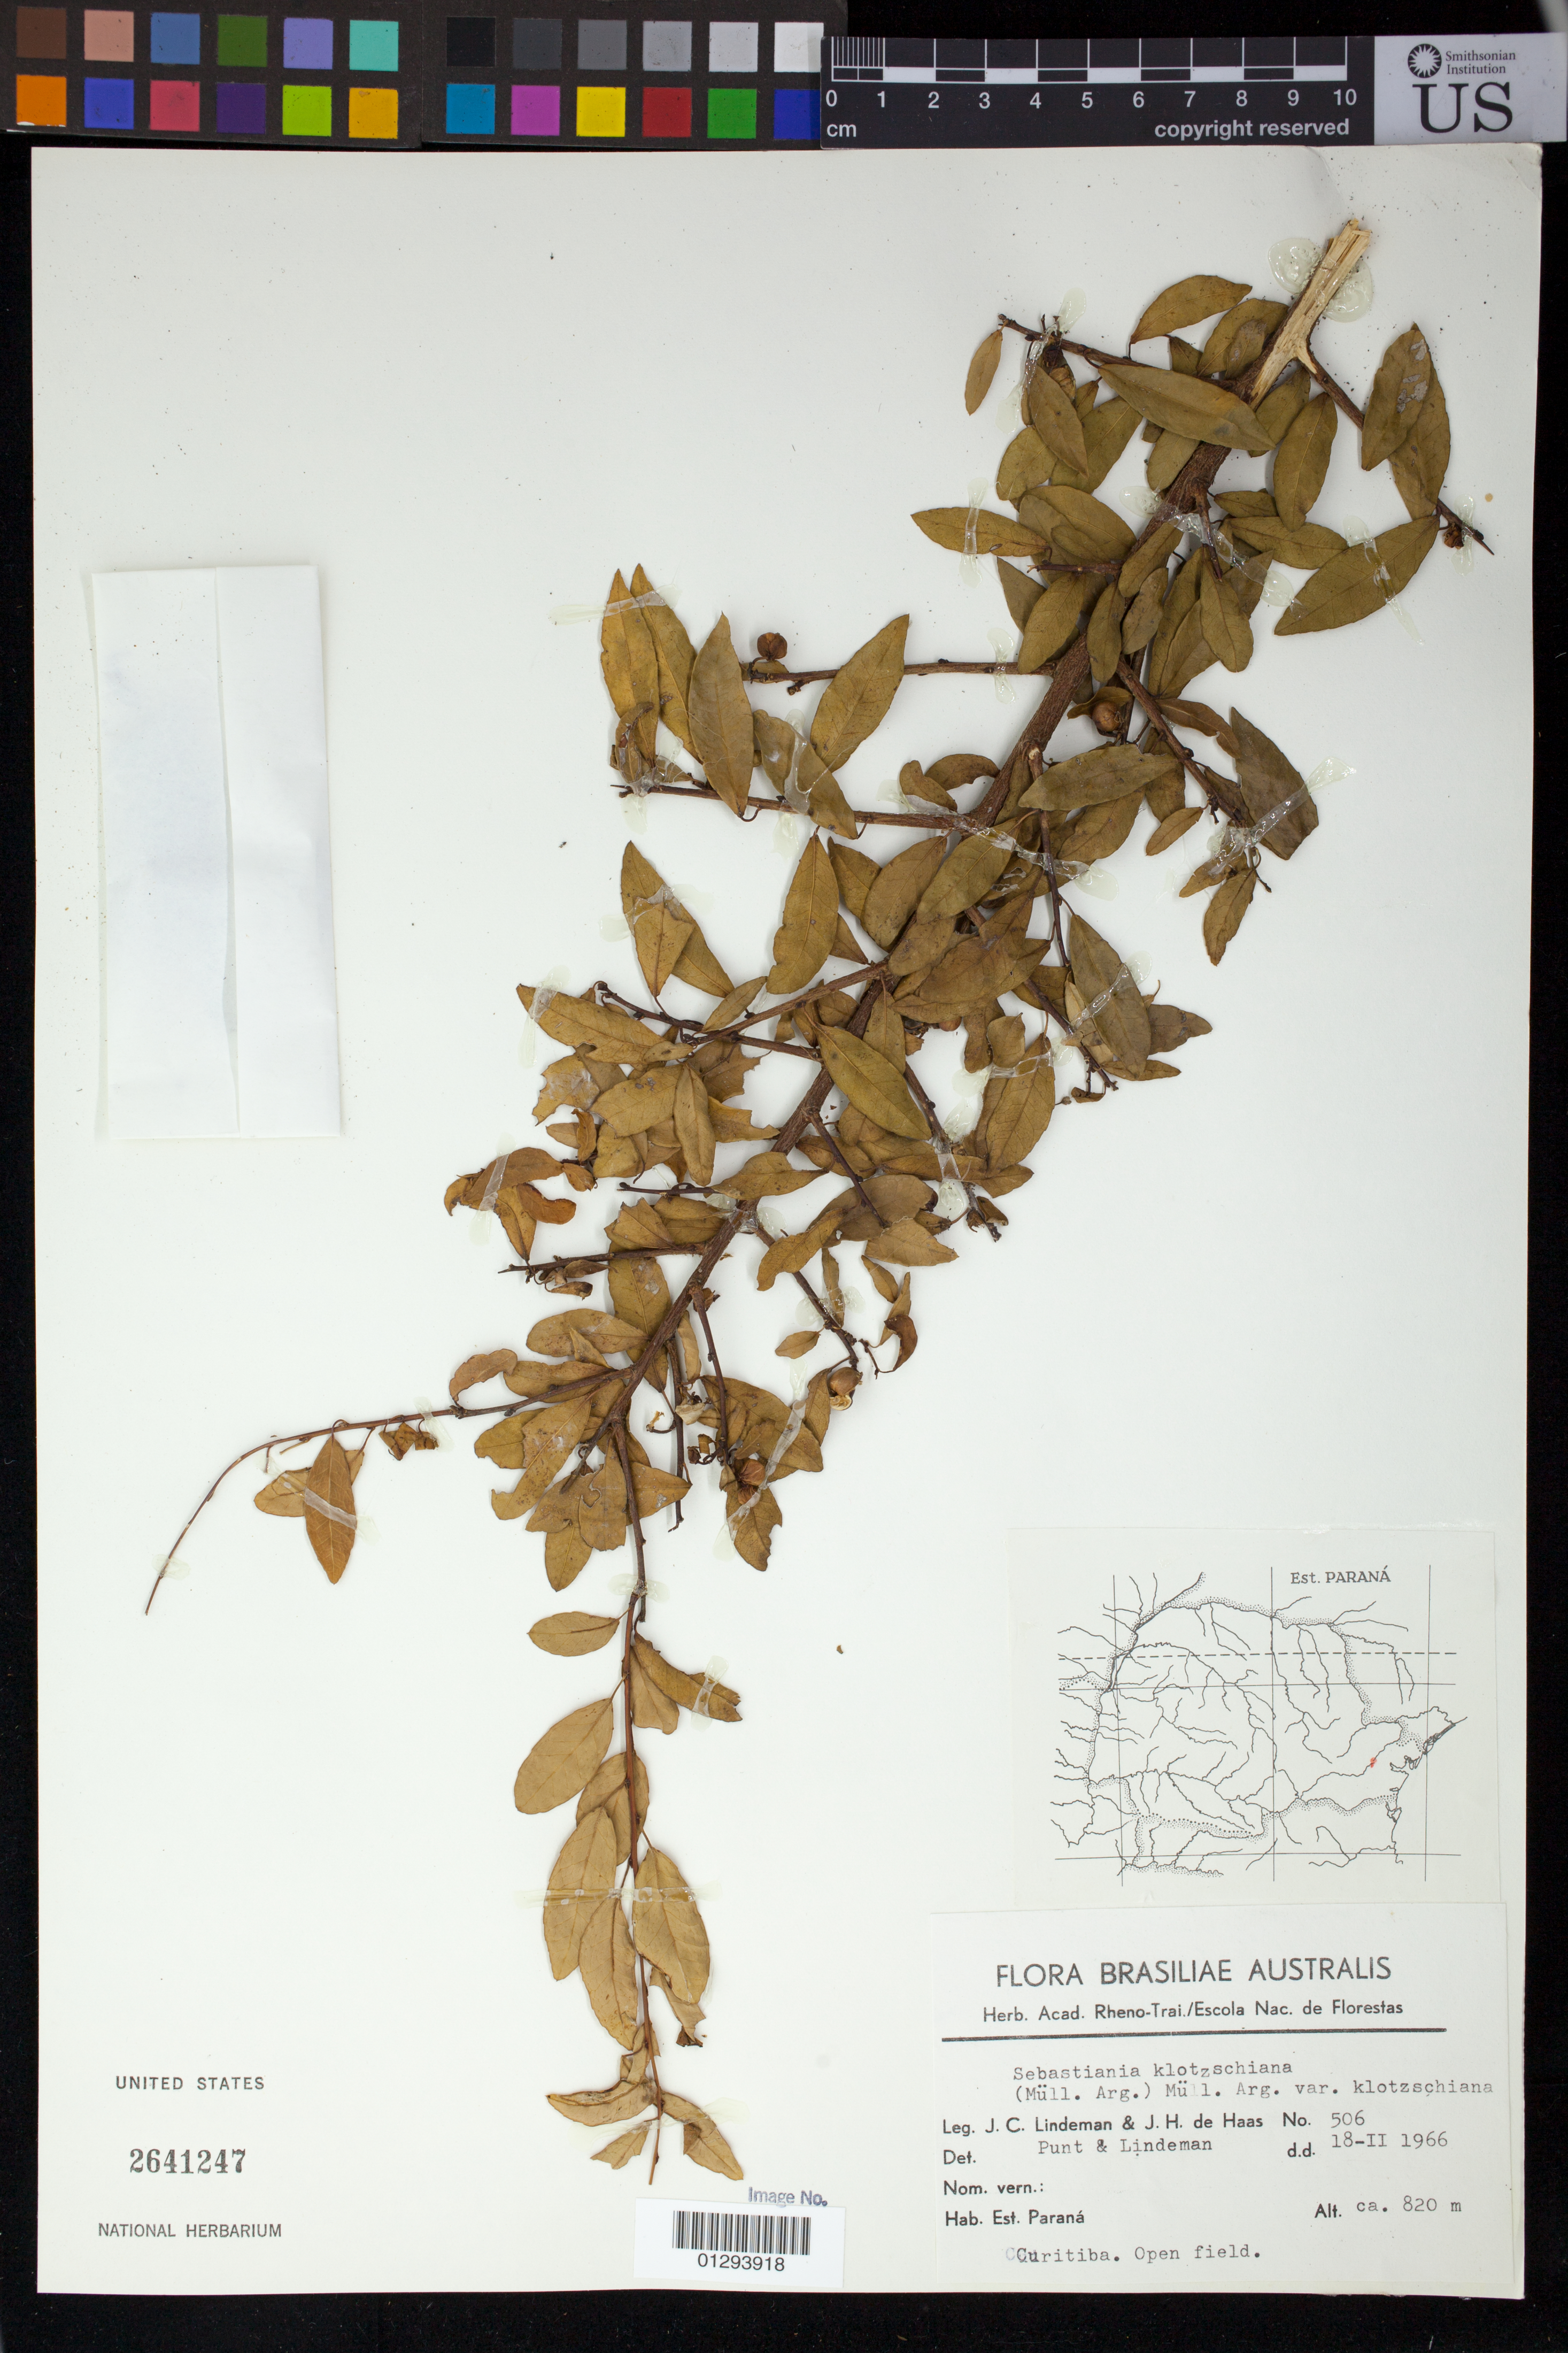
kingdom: Plantae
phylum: Tracheophyta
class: Magnoliopsida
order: Malpighiales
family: Euphorbiaceae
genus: Sebastiania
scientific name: Sebastiania commersoniana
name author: (Baill.) L.B. Sm. & Downs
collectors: J. C. Lindeman & J. H. Haas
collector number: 506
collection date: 1966-02-18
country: Brazil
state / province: Parana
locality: Curitiba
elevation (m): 820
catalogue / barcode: US 2641247